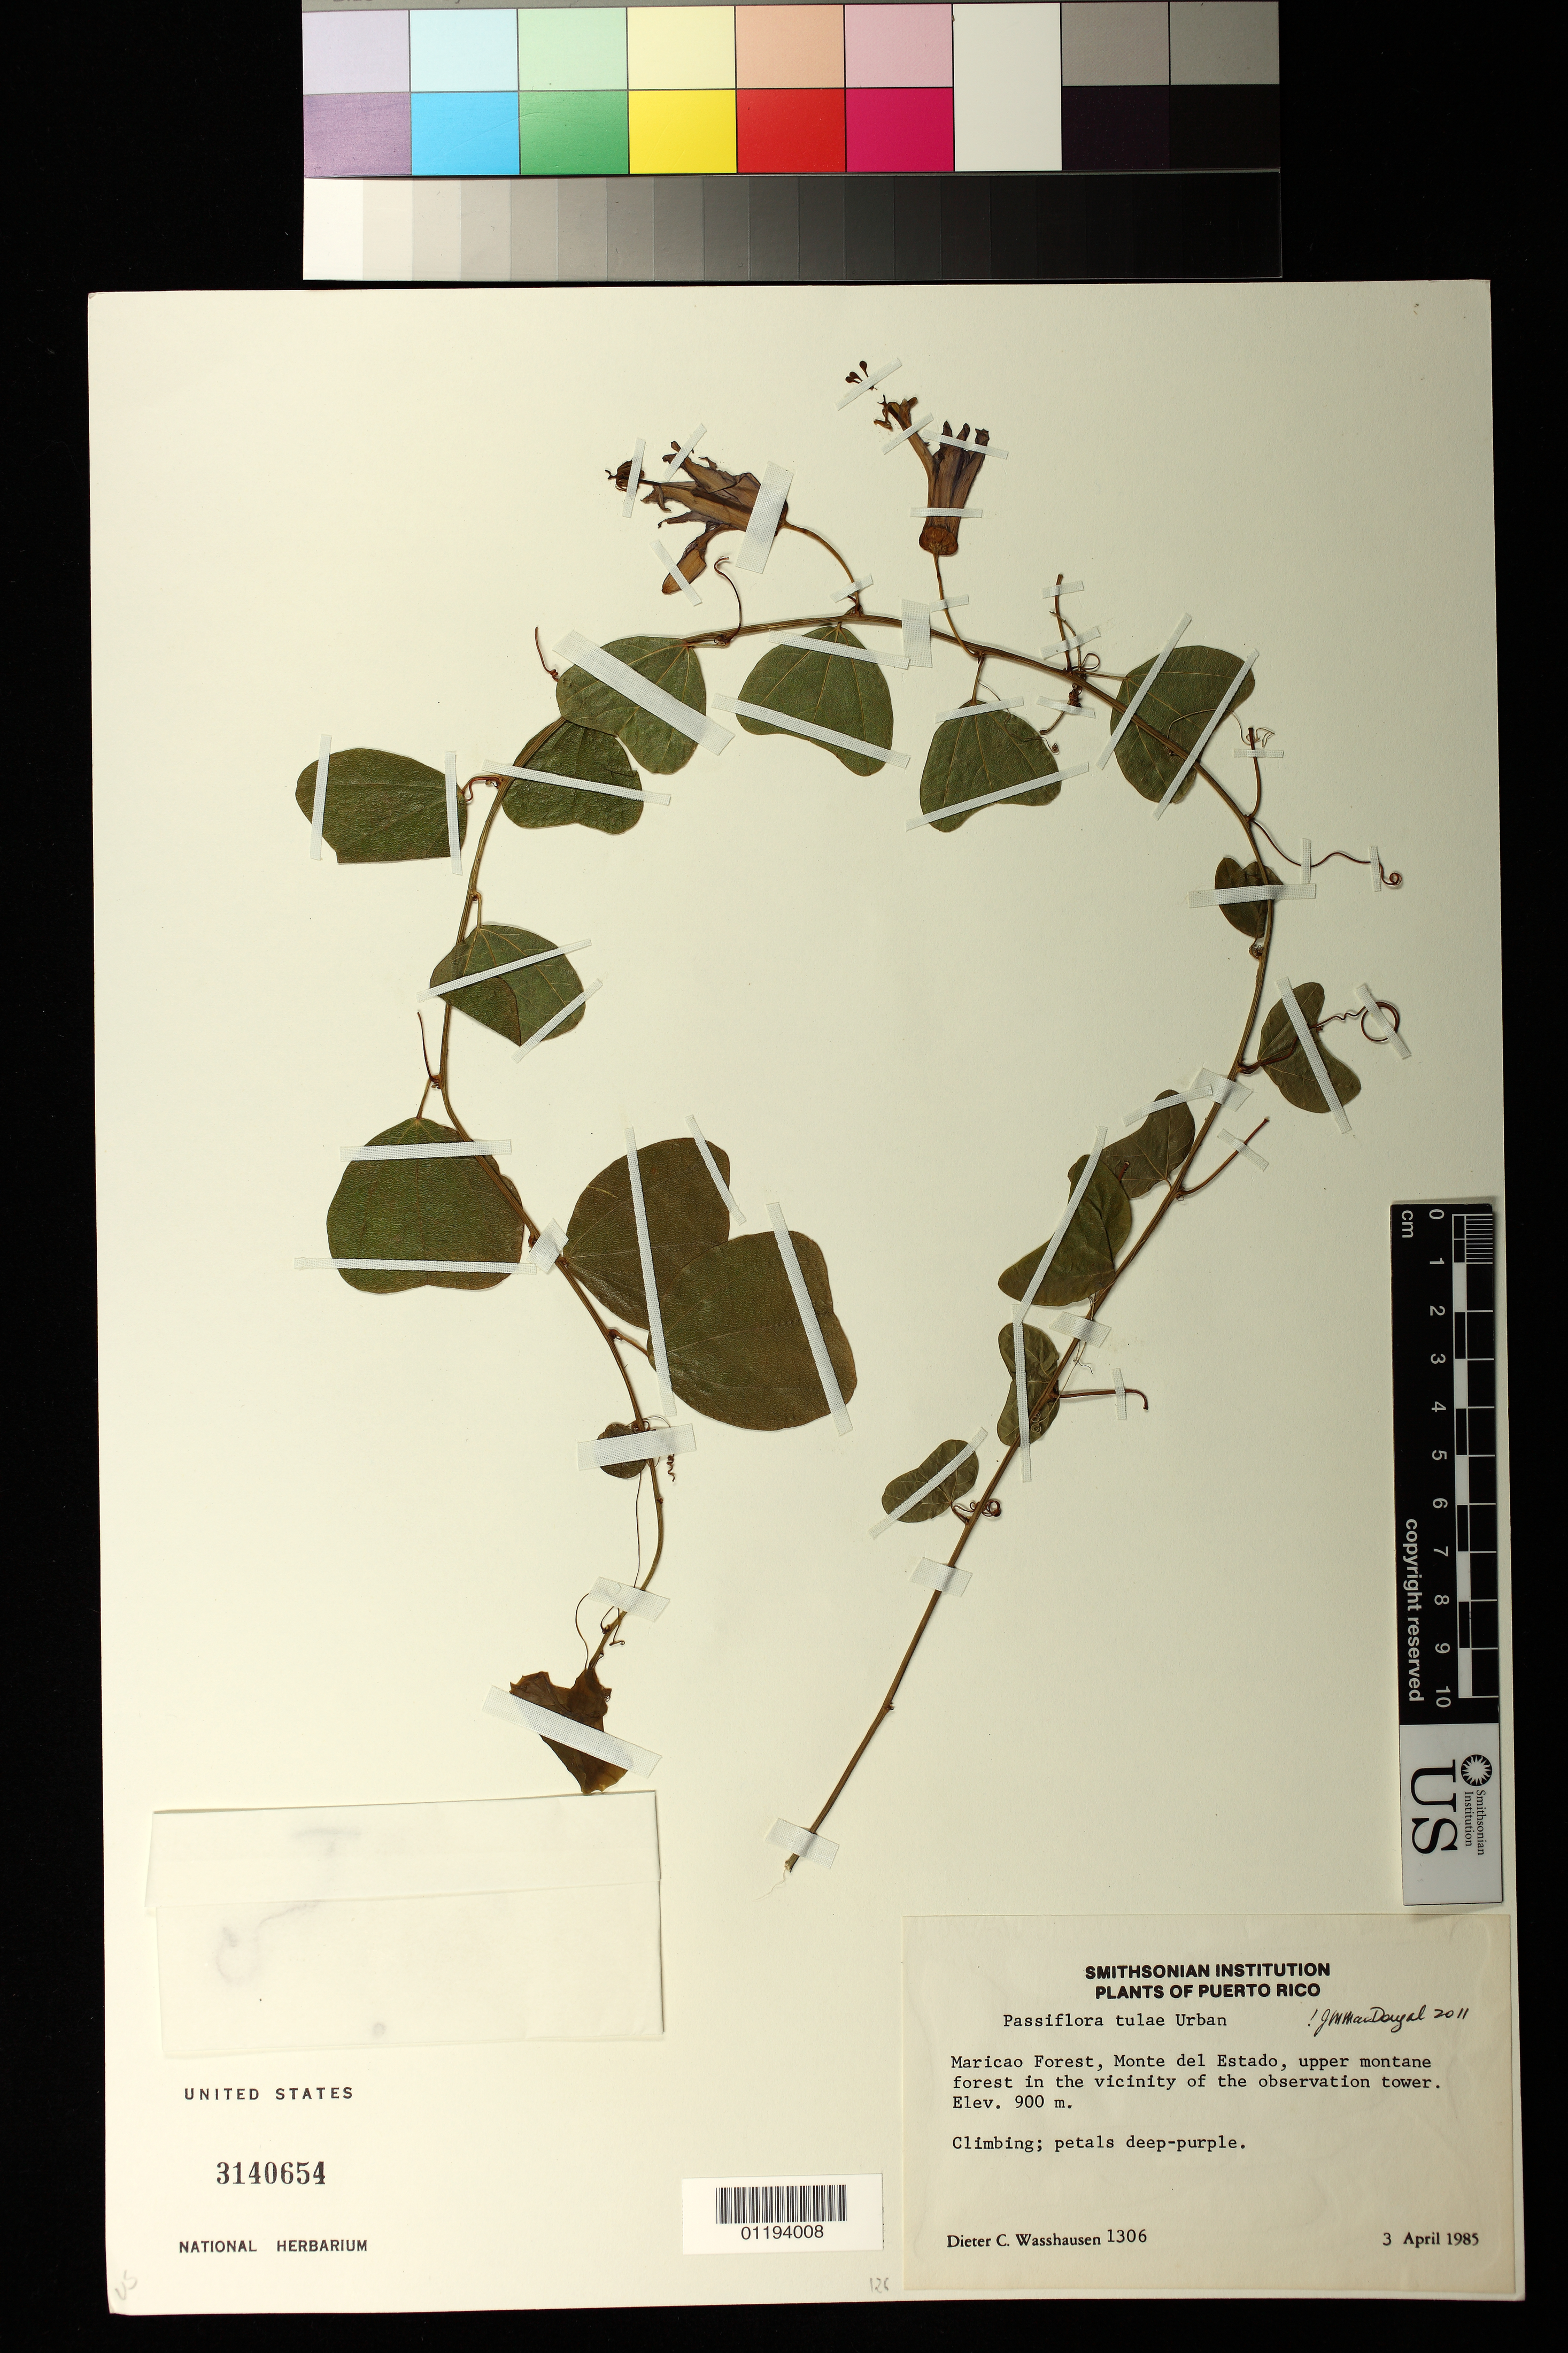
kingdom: Plantae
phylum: Tracheophyta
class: Magnoliopsida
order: Malpighiales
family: Passifloraceae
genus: Passiflora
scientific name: Passiflora tulae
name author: Urb.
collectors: D. C. Wasshausen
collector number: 1306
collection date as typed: Apr 3 1985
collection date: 1985-04-03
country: Puerto Rico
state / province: Maricao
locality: Maricao Forest, Monte del Estado, upper montane forest in the vicinity of the observation tower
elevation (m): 900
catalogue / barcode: US 3140654